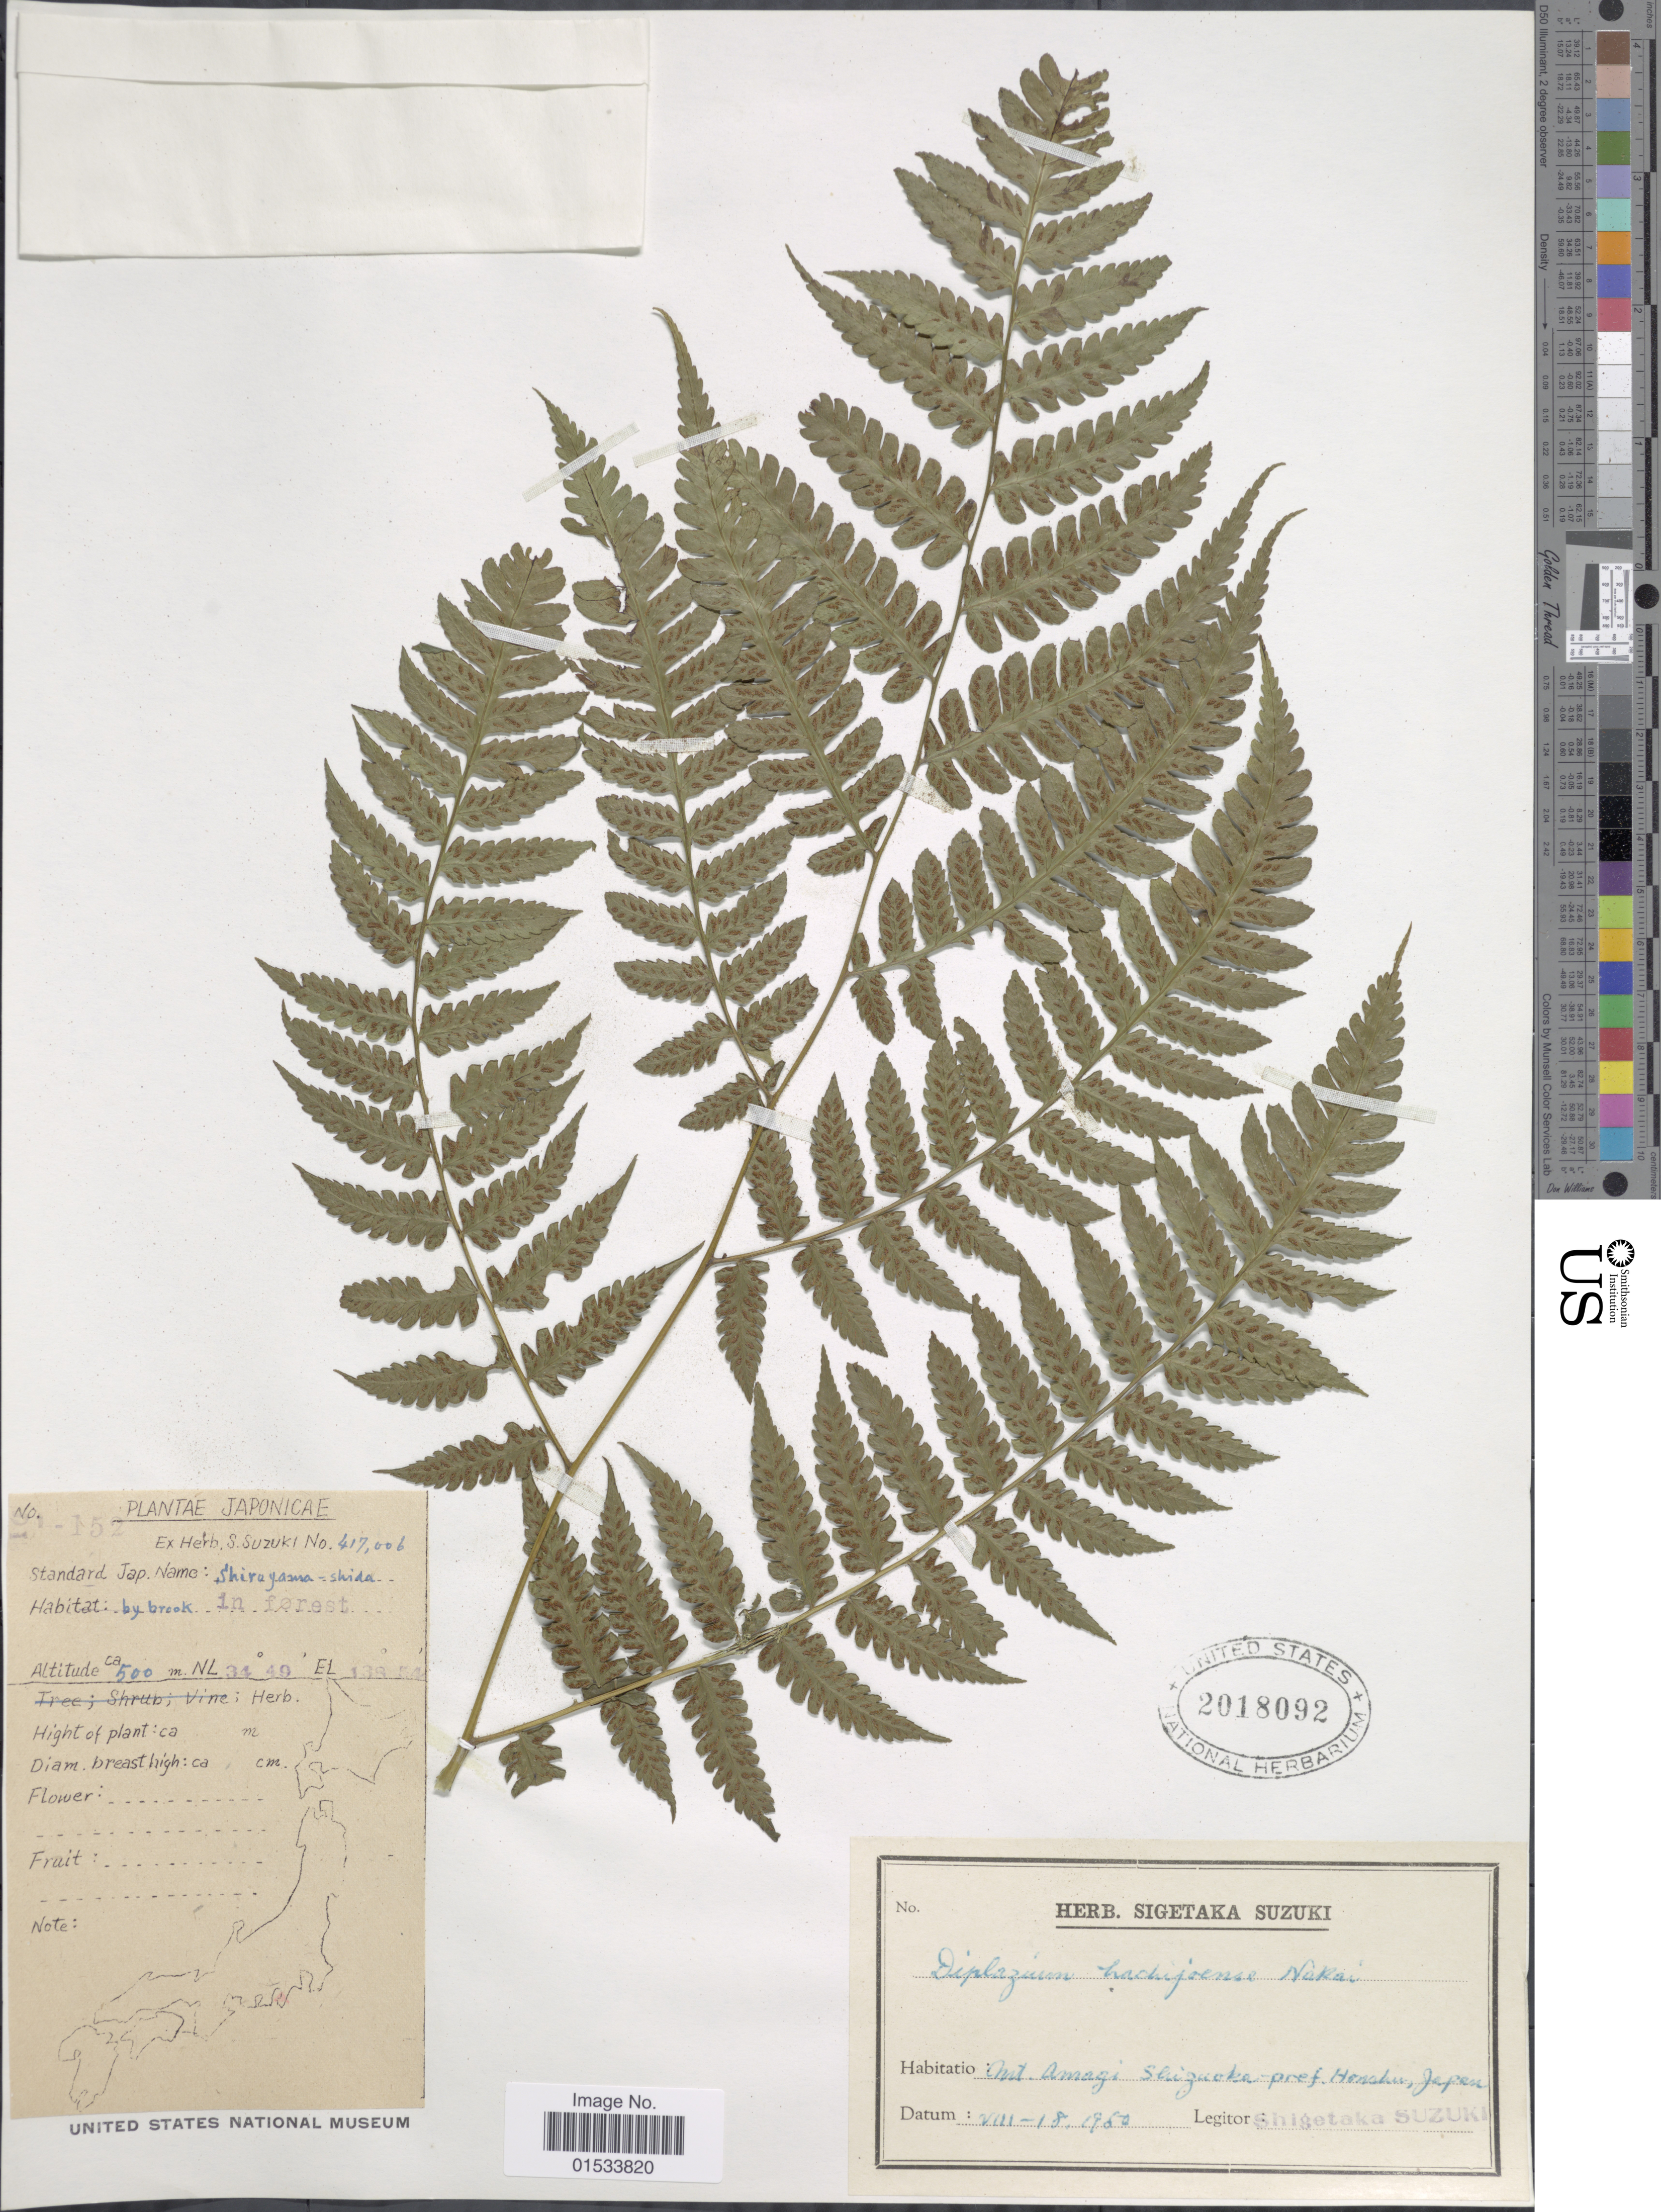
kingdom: Plantae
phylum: Tracheophyta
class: Polypodiopsida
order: Polypodiales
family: Athyriaceae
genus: Diplazium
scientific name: Diplazium hachijoense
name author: Nakai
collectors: S. Suzuki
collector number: !-152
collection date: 1950-08-18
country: Japan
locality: Mt. Amagi, Shizuoka, Honshu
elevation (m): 500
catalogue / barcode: US 2018092